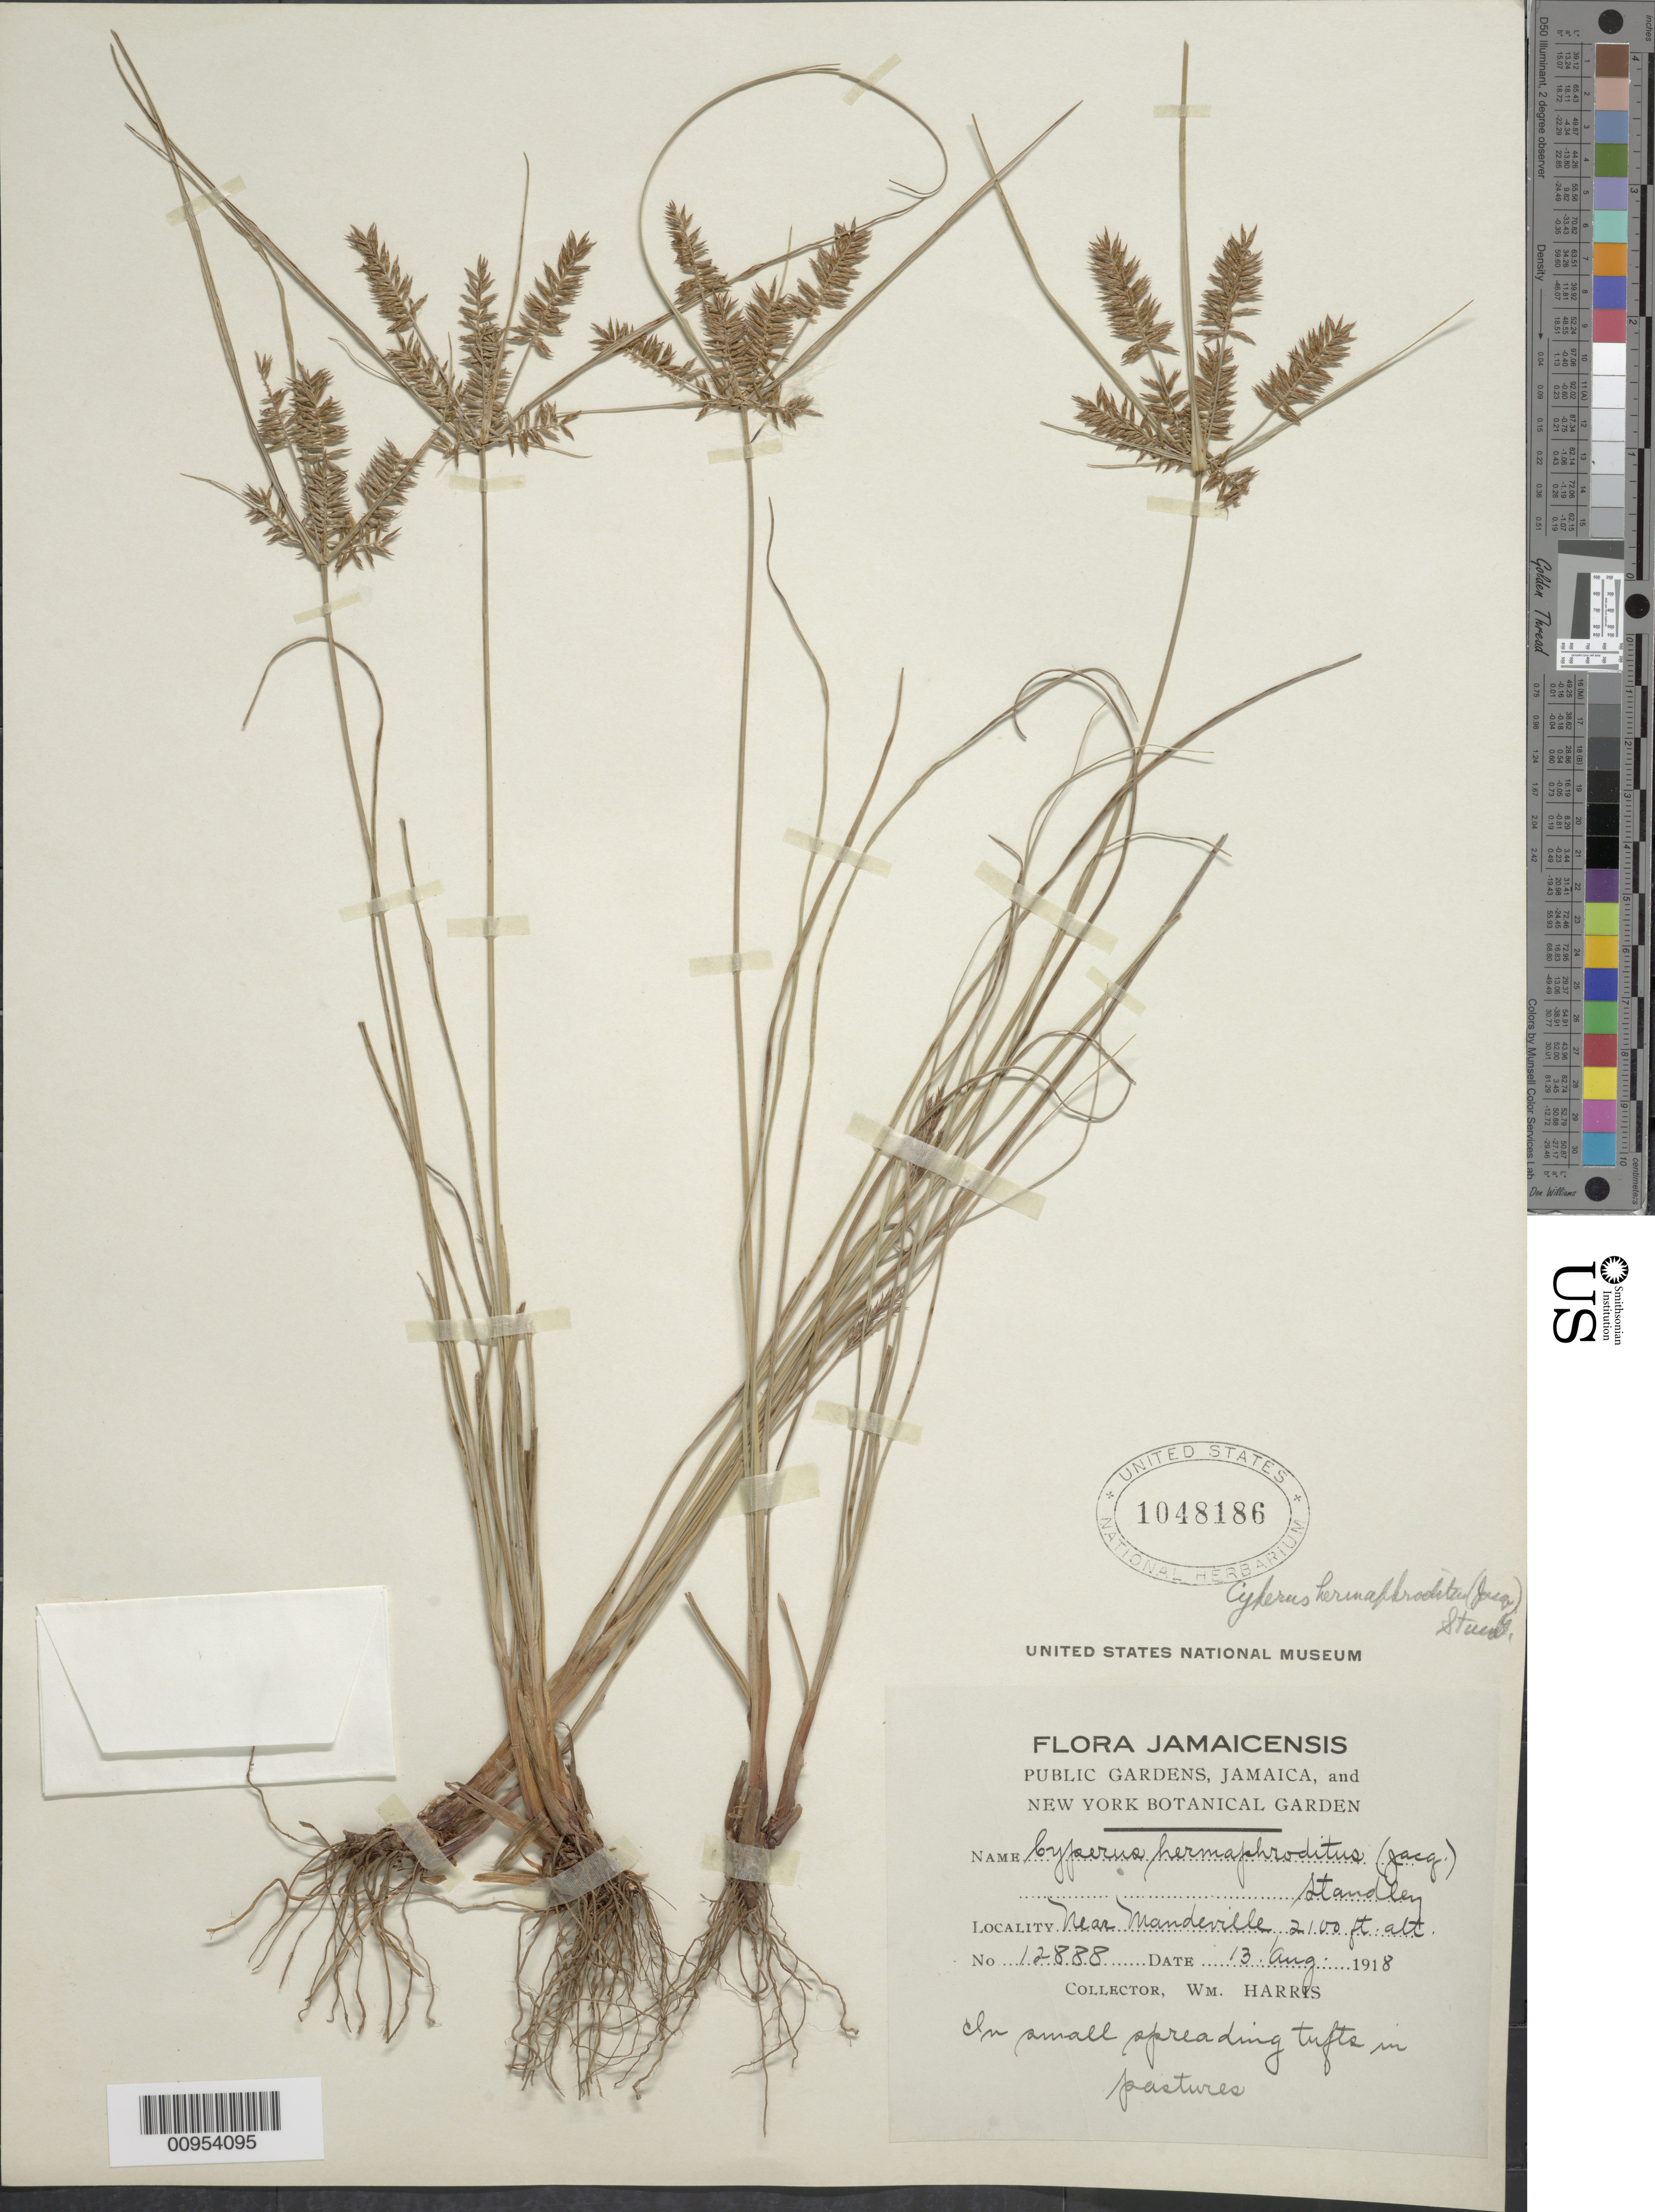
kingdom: Plantae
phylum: Tracheophyta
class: Liliopsida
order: Poales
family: Cyperaceae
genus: Cyperus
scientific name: Cyperus hermaphroditus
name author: (Jacq.) Standl.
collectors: W. H. Harris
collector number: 12888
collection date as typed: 13 Aug 1918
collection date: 1918-08-13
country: Jamaica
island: Jamaica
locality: Pasture near Mandeville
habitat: Pastures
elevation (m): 640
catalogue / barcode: US 1048186